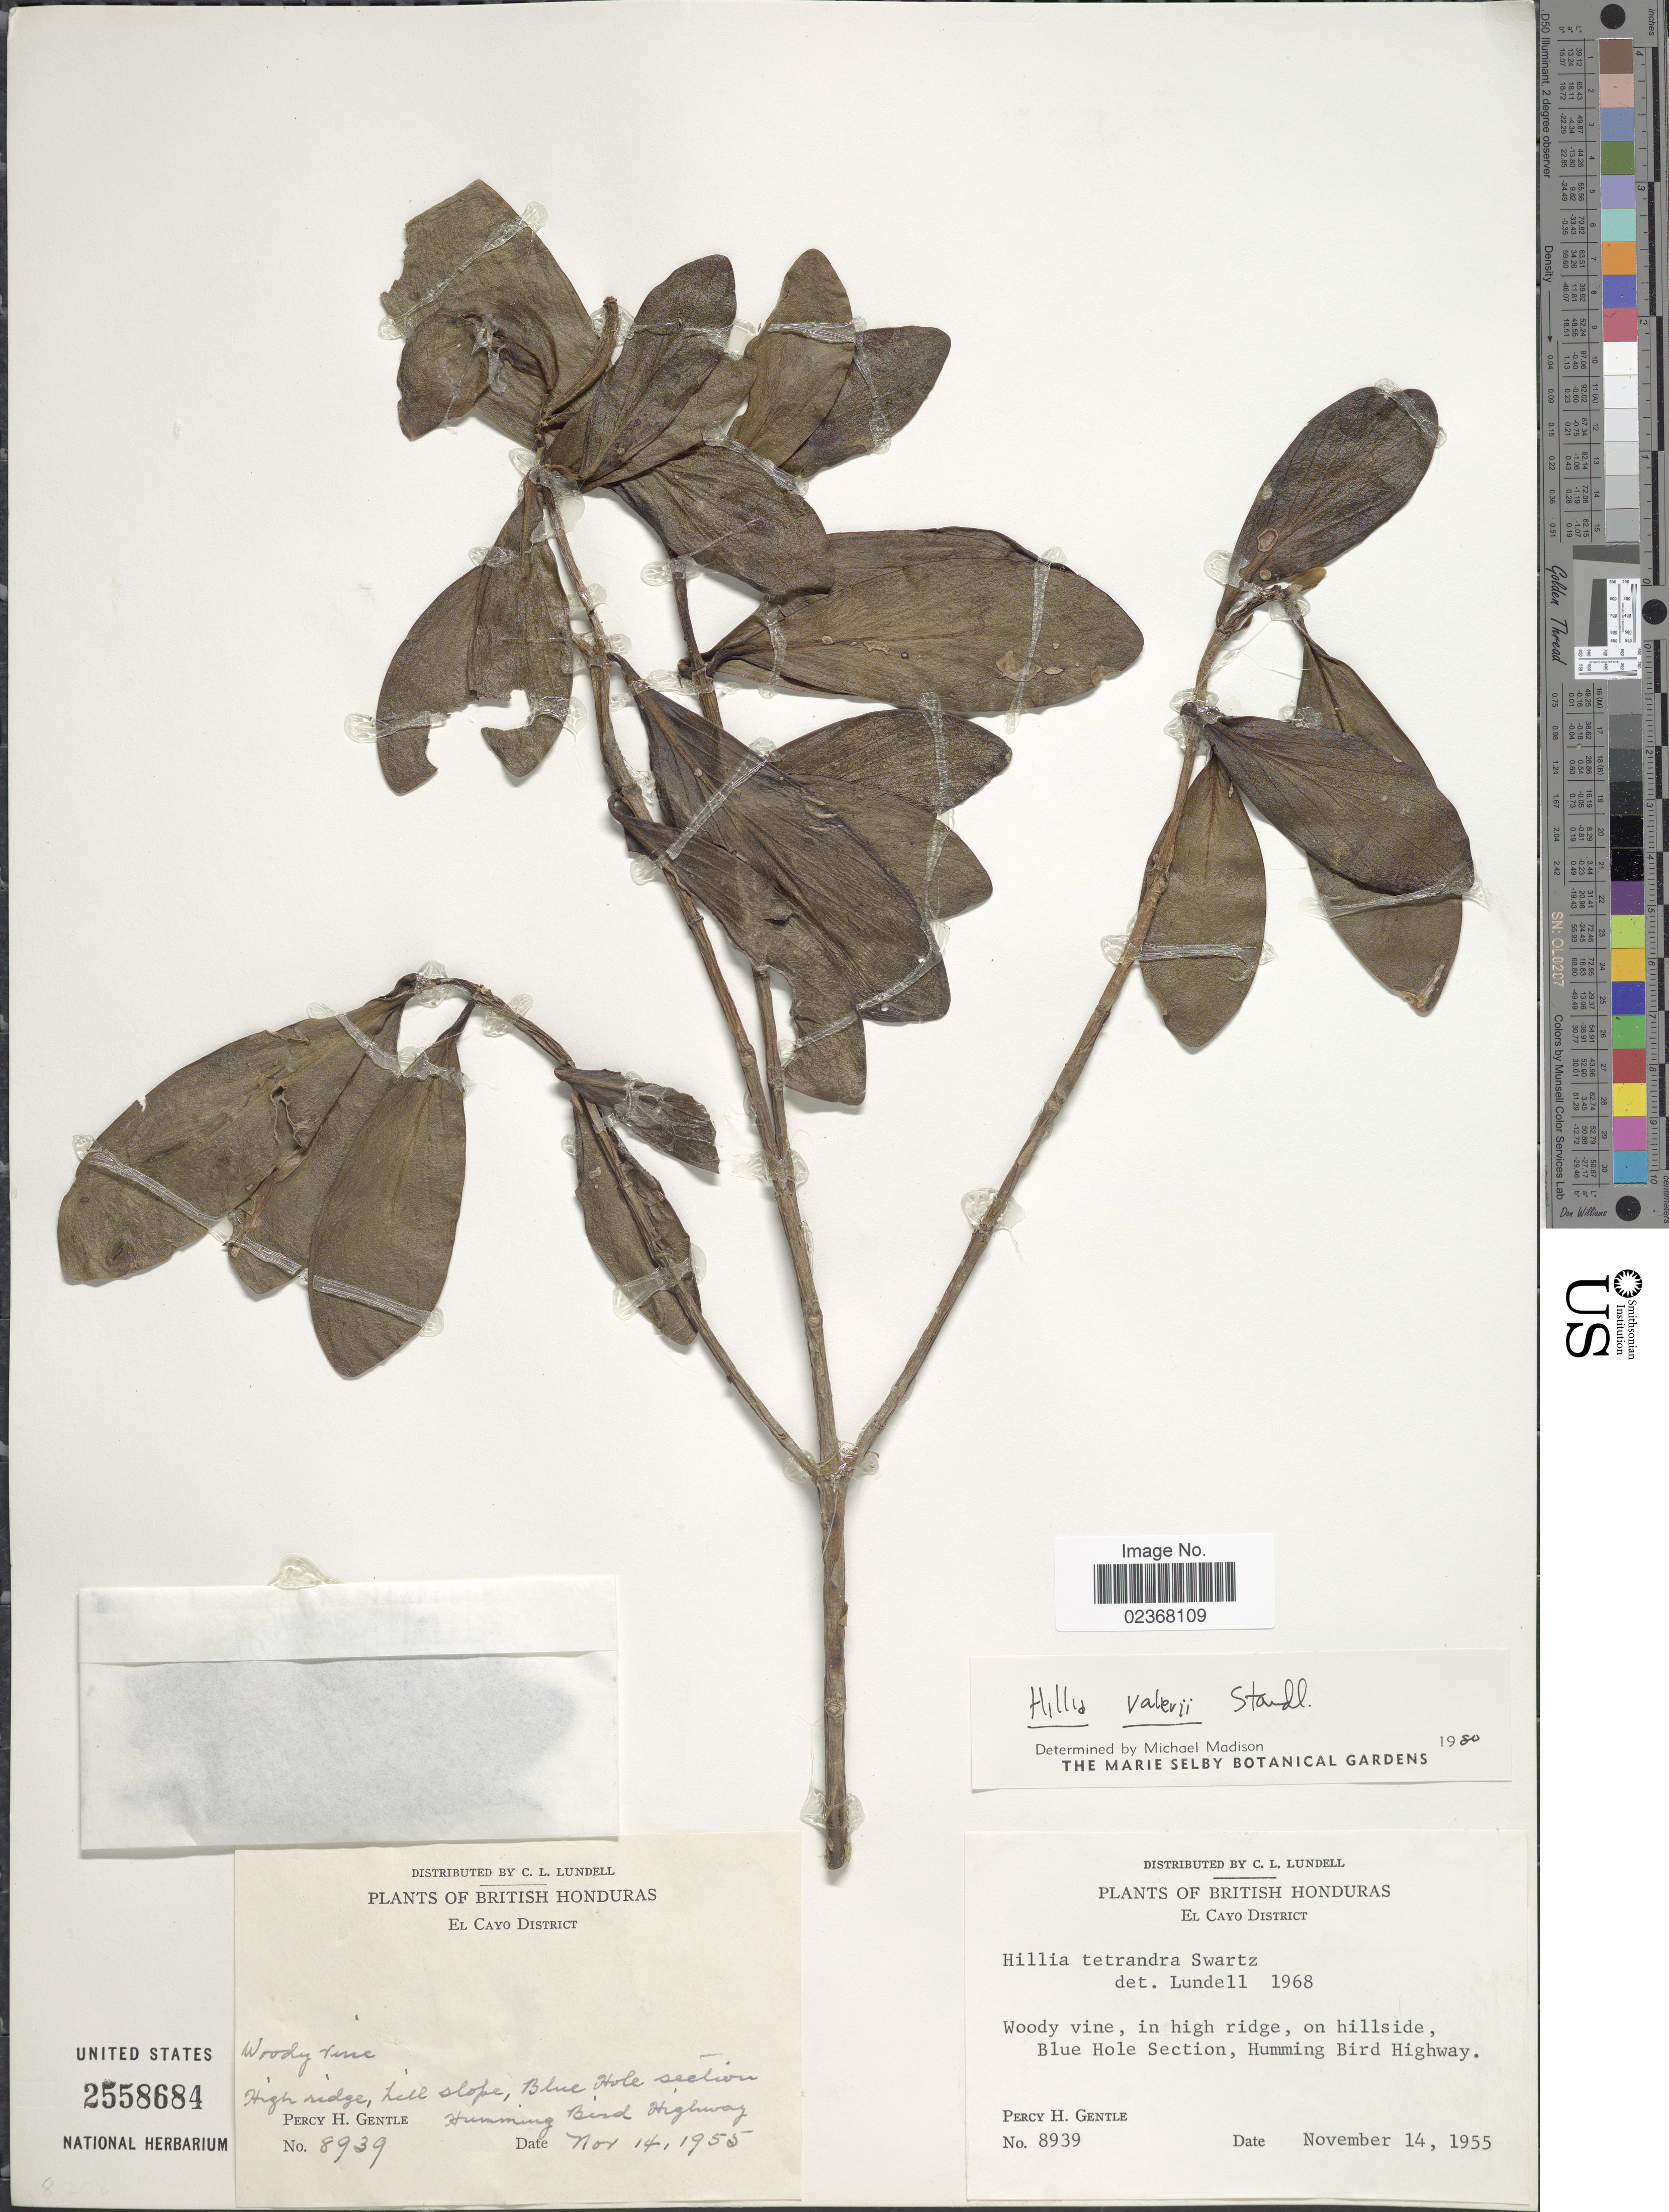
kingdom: Plantae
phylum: Tracheophyta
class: Magnoliopsida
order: Gentianales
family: Rubiaceae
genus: Cosmibuena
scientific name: Cosmibuena valerioi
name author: (Standl.) C.M. Taylor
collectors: P. H. Gentle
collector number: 8939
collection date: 1955-11-14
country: Belize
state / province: Cayo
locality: British Honduras, El Cayo District, on hillside, Blue Hole Section, Humming, Bird Highway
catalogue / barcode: US 2558684